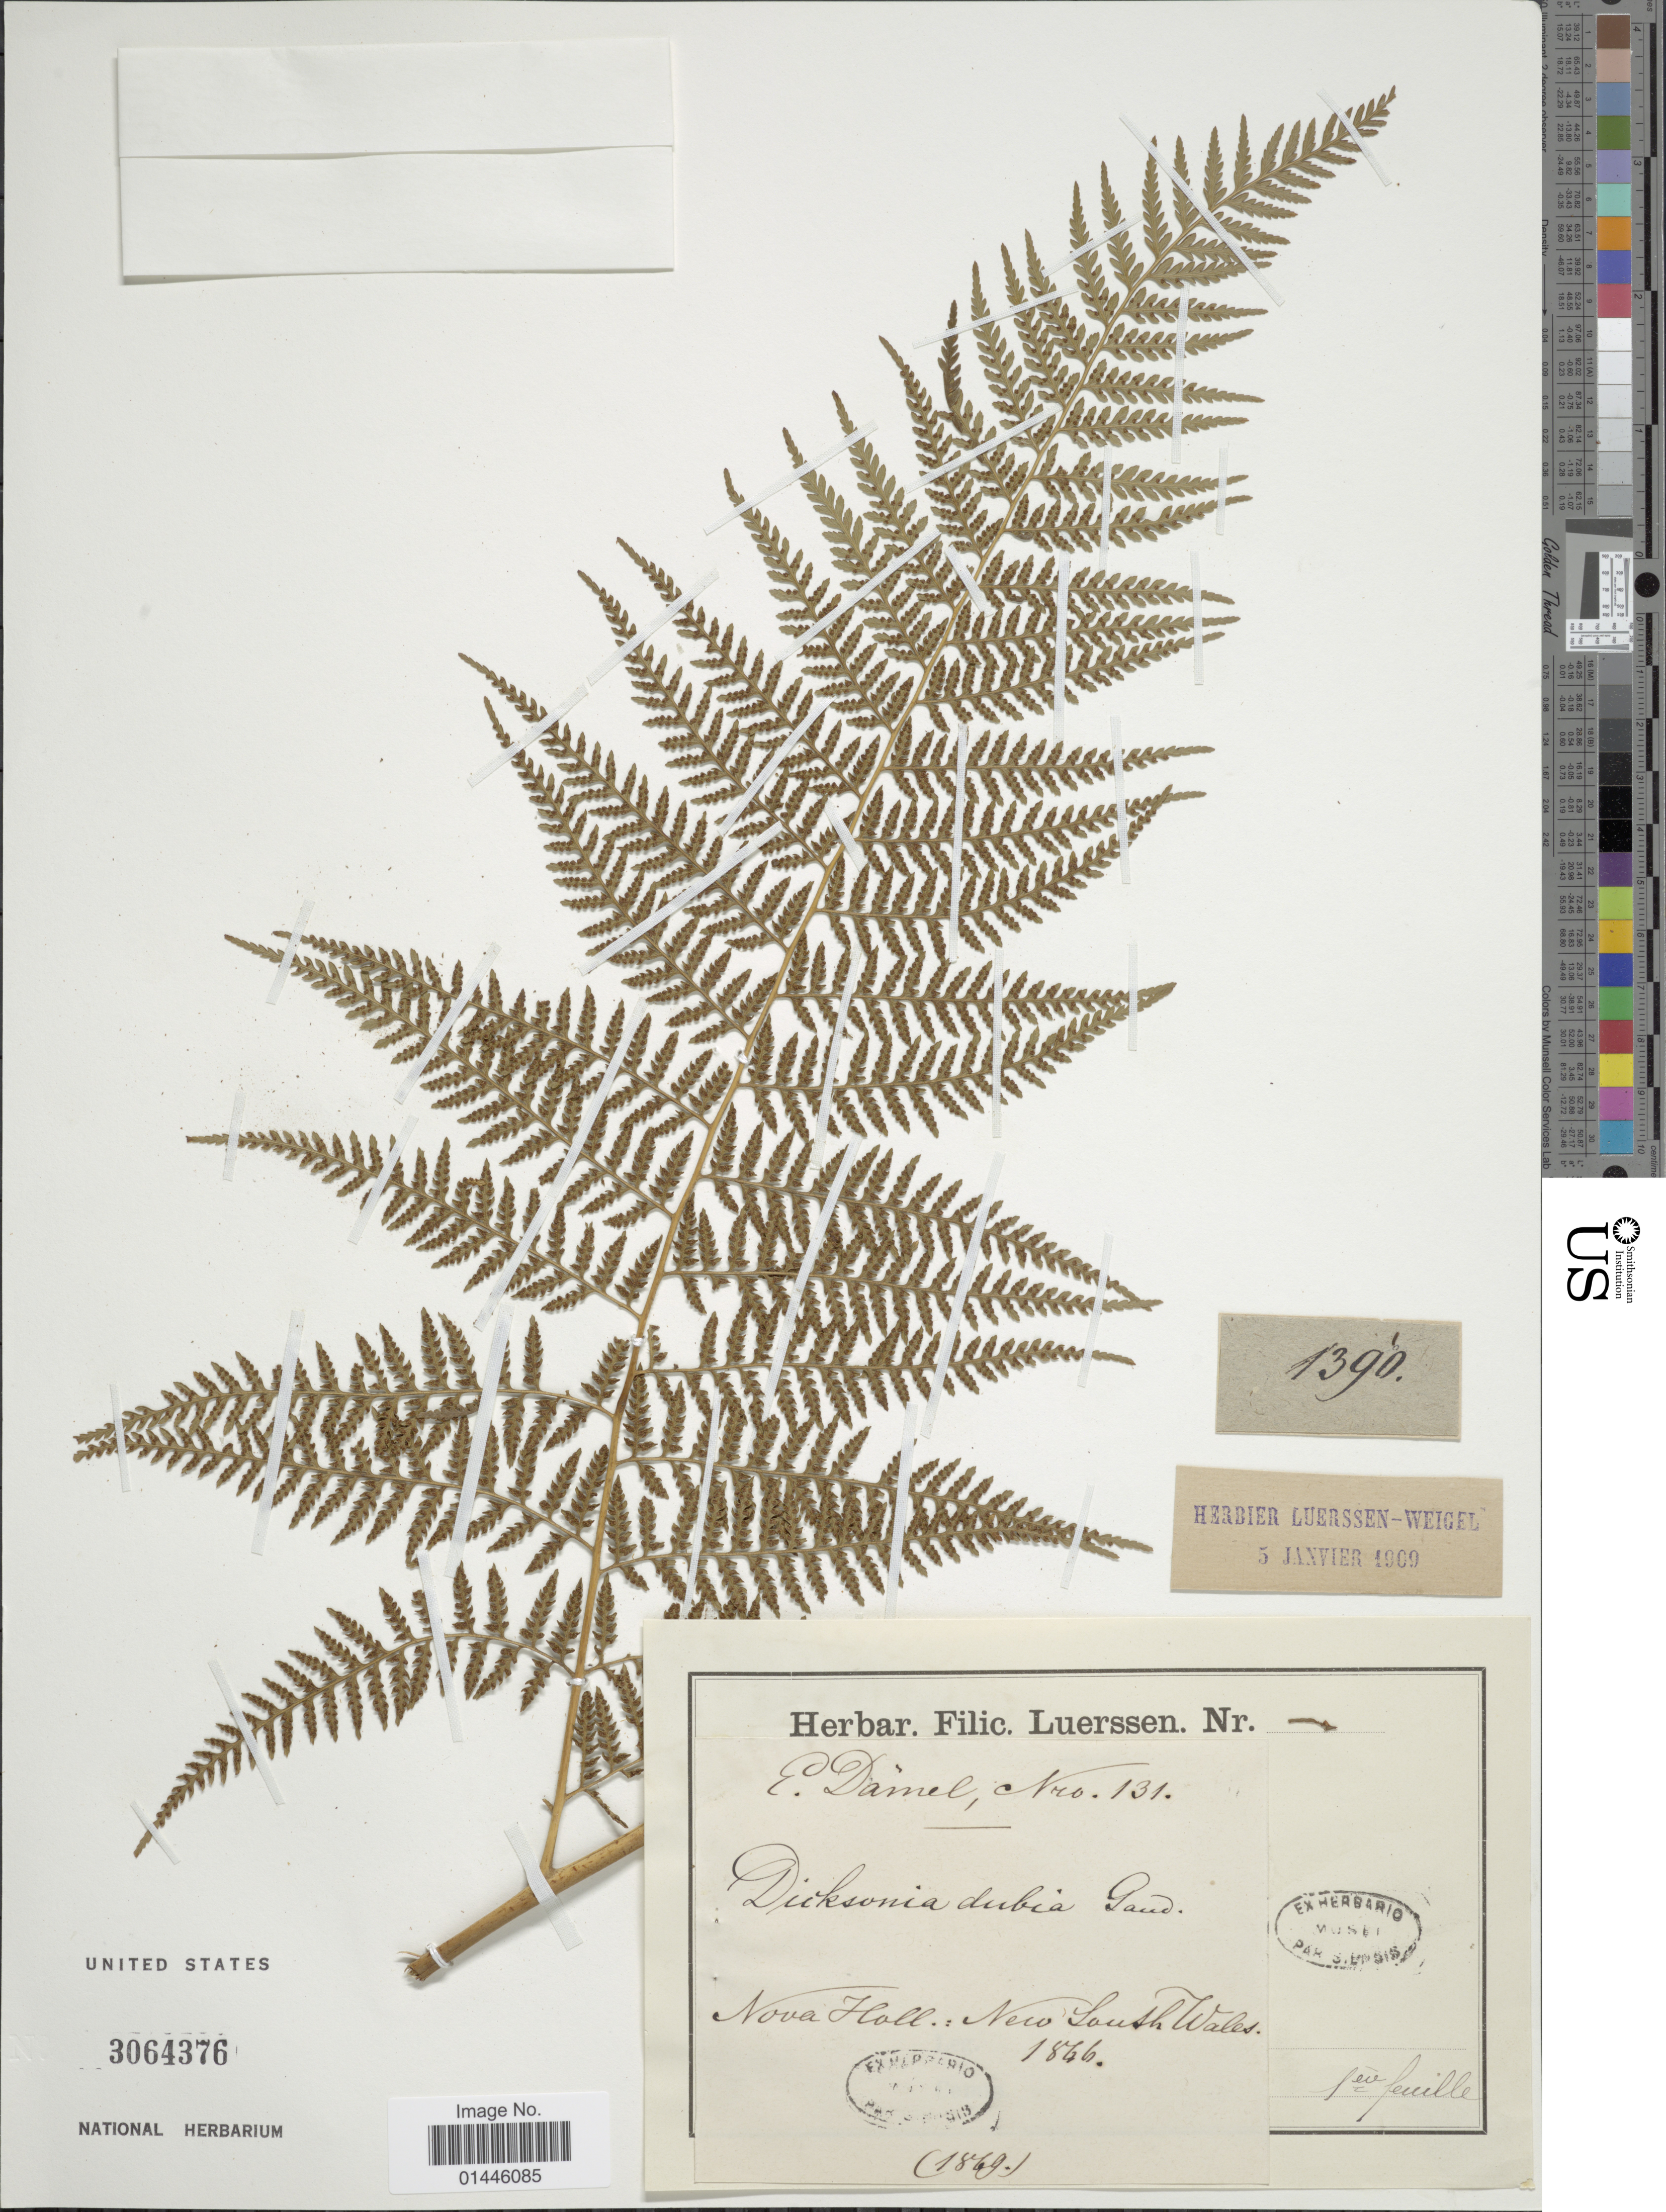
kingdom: Plantae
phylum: Tracheophyta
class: Polypodiopsida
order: Cyatheales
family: Dicksoniaceae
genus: Calochlaena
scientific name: Calochlaena dubia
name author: (R. Br.) M.D. Turner & R.A. White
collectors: ex herb. Filic Luerssen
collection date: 1864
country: Australia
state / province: New South Wales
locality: Nova Holl.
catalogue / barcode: US 3064376